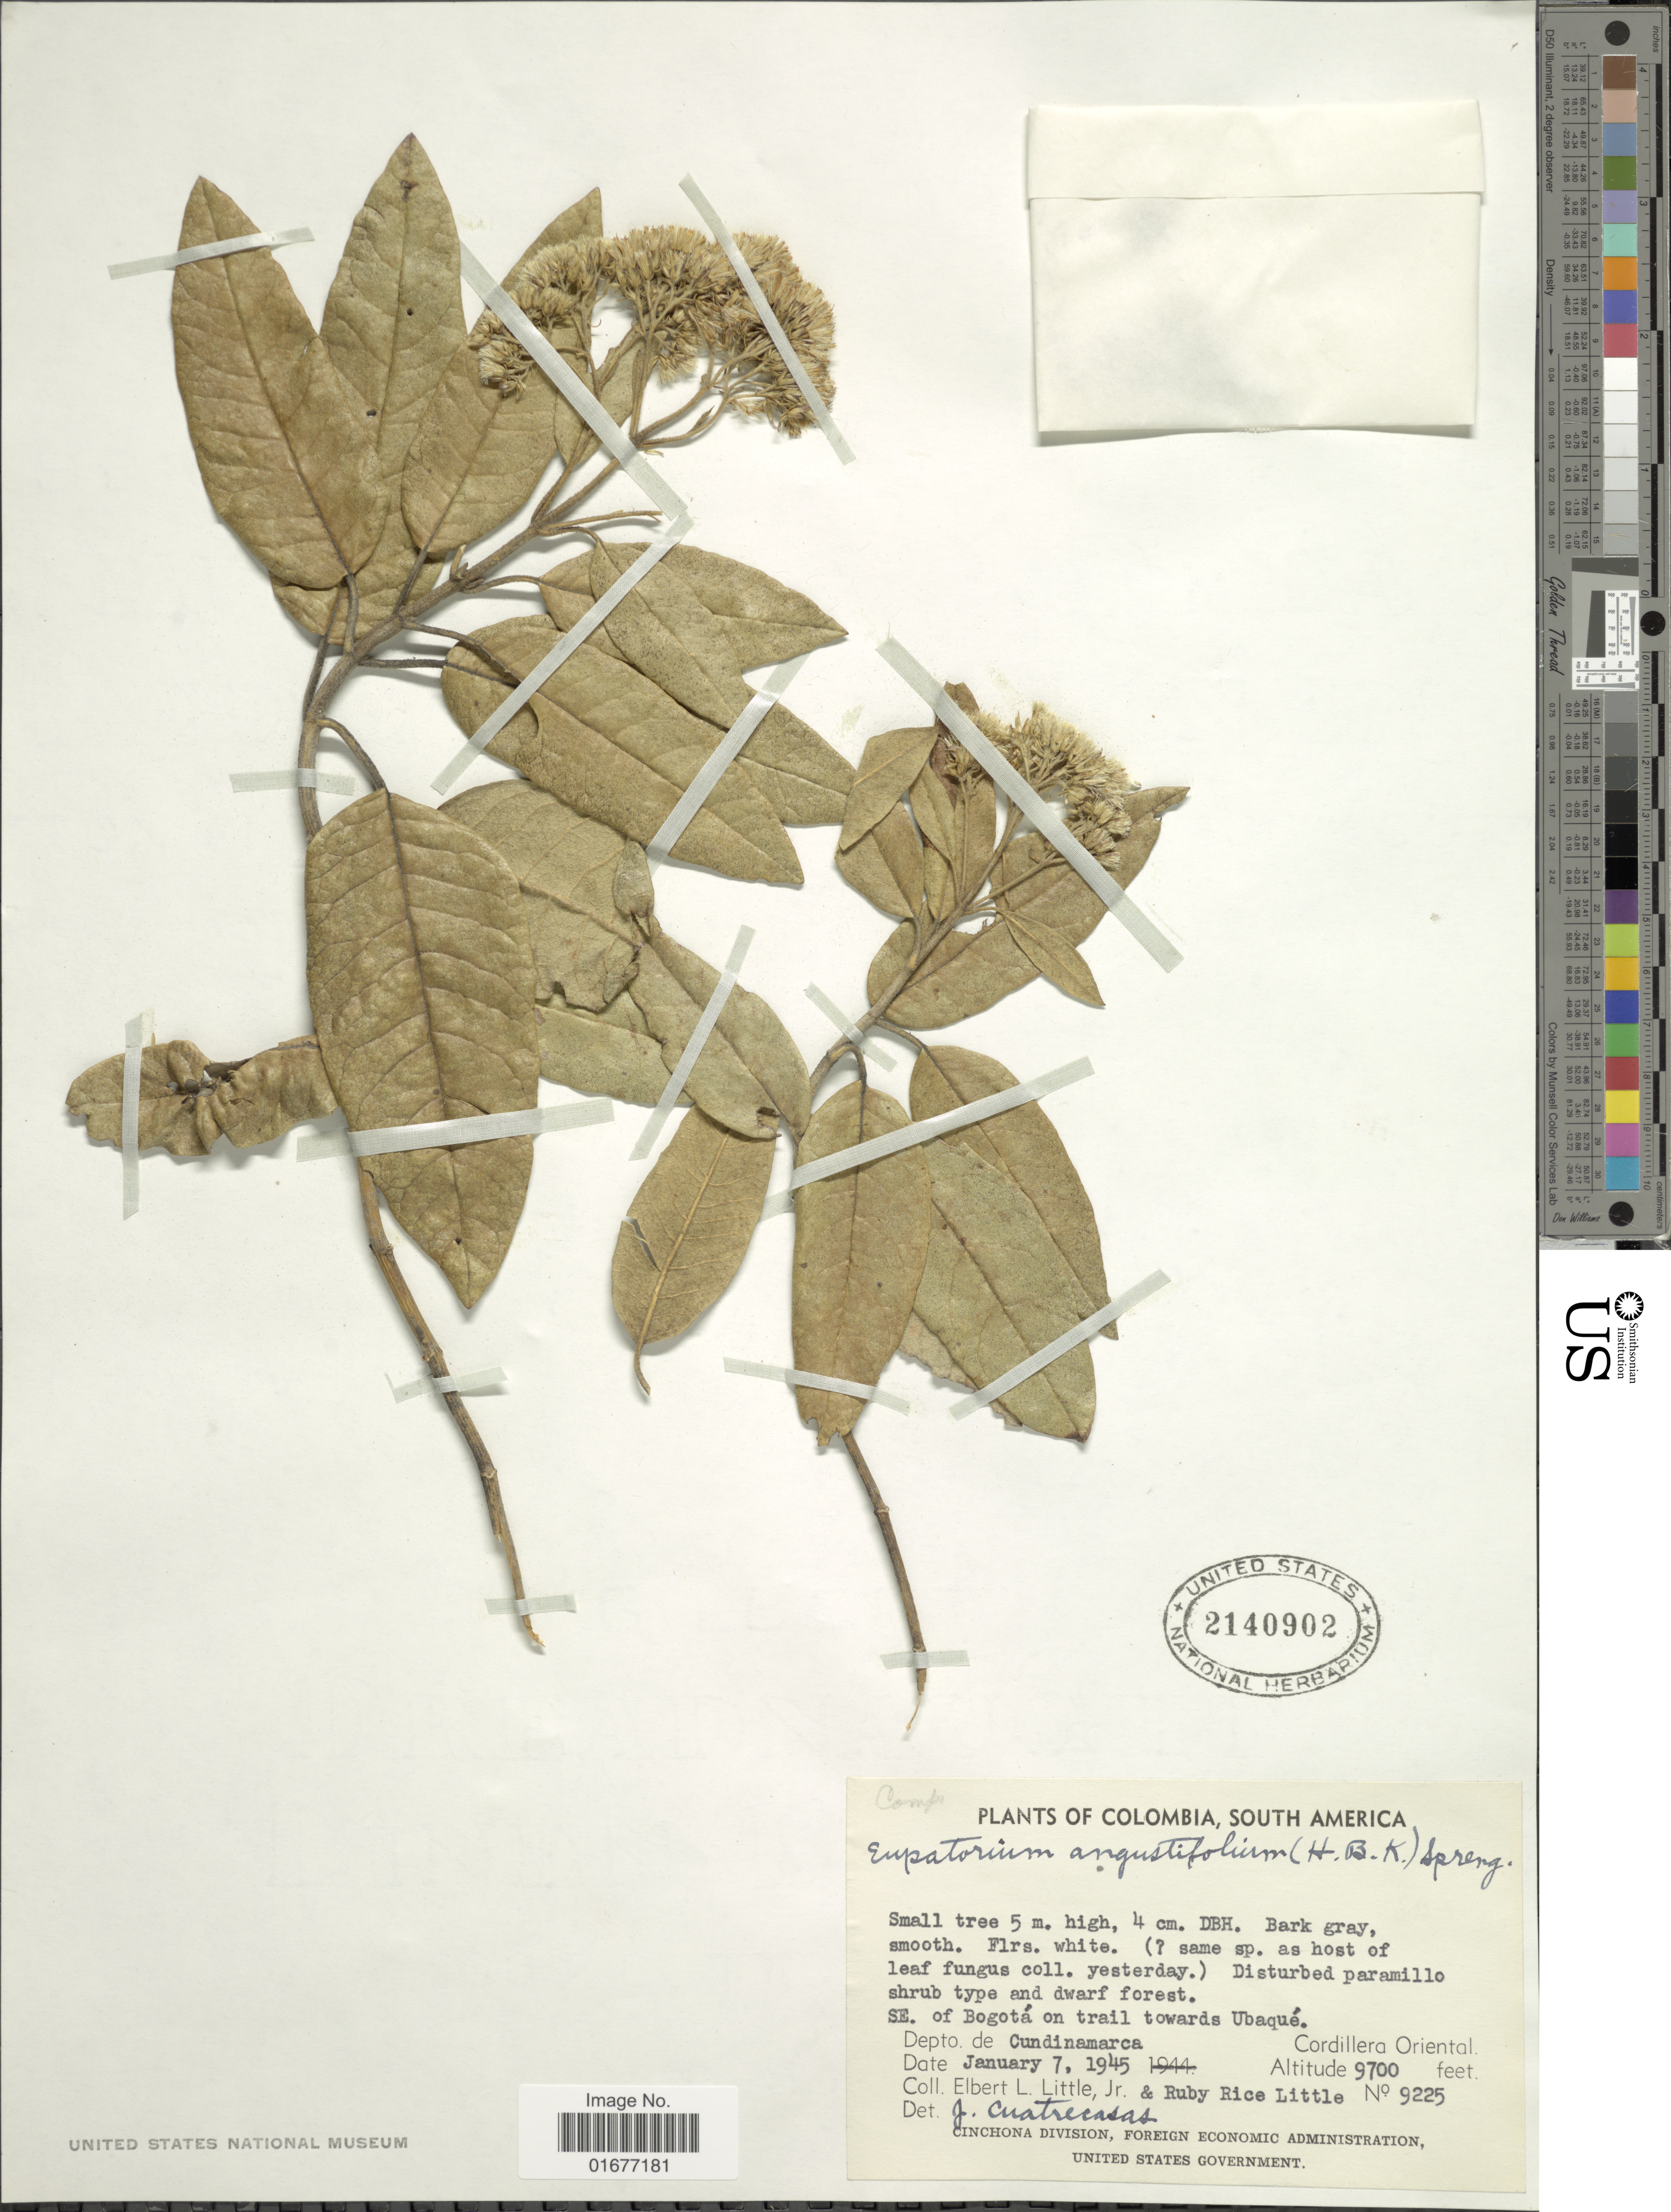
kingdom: Plantae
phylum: Tracheophyta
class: Magnoliopsida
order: Asterales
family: Asteraceae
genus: Ageratina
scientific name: Ageratina angustifolia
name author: (Kunth) R.M. King & H. Rob.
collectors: E. L. Little & R. R. Little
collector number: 9225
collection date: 1945-01-07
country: Colombia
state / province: Cundinamarca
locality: SE. of Bogota on trail towards Ubaque, Cordillera Oriental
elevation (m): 2957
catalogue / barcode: US 2140902